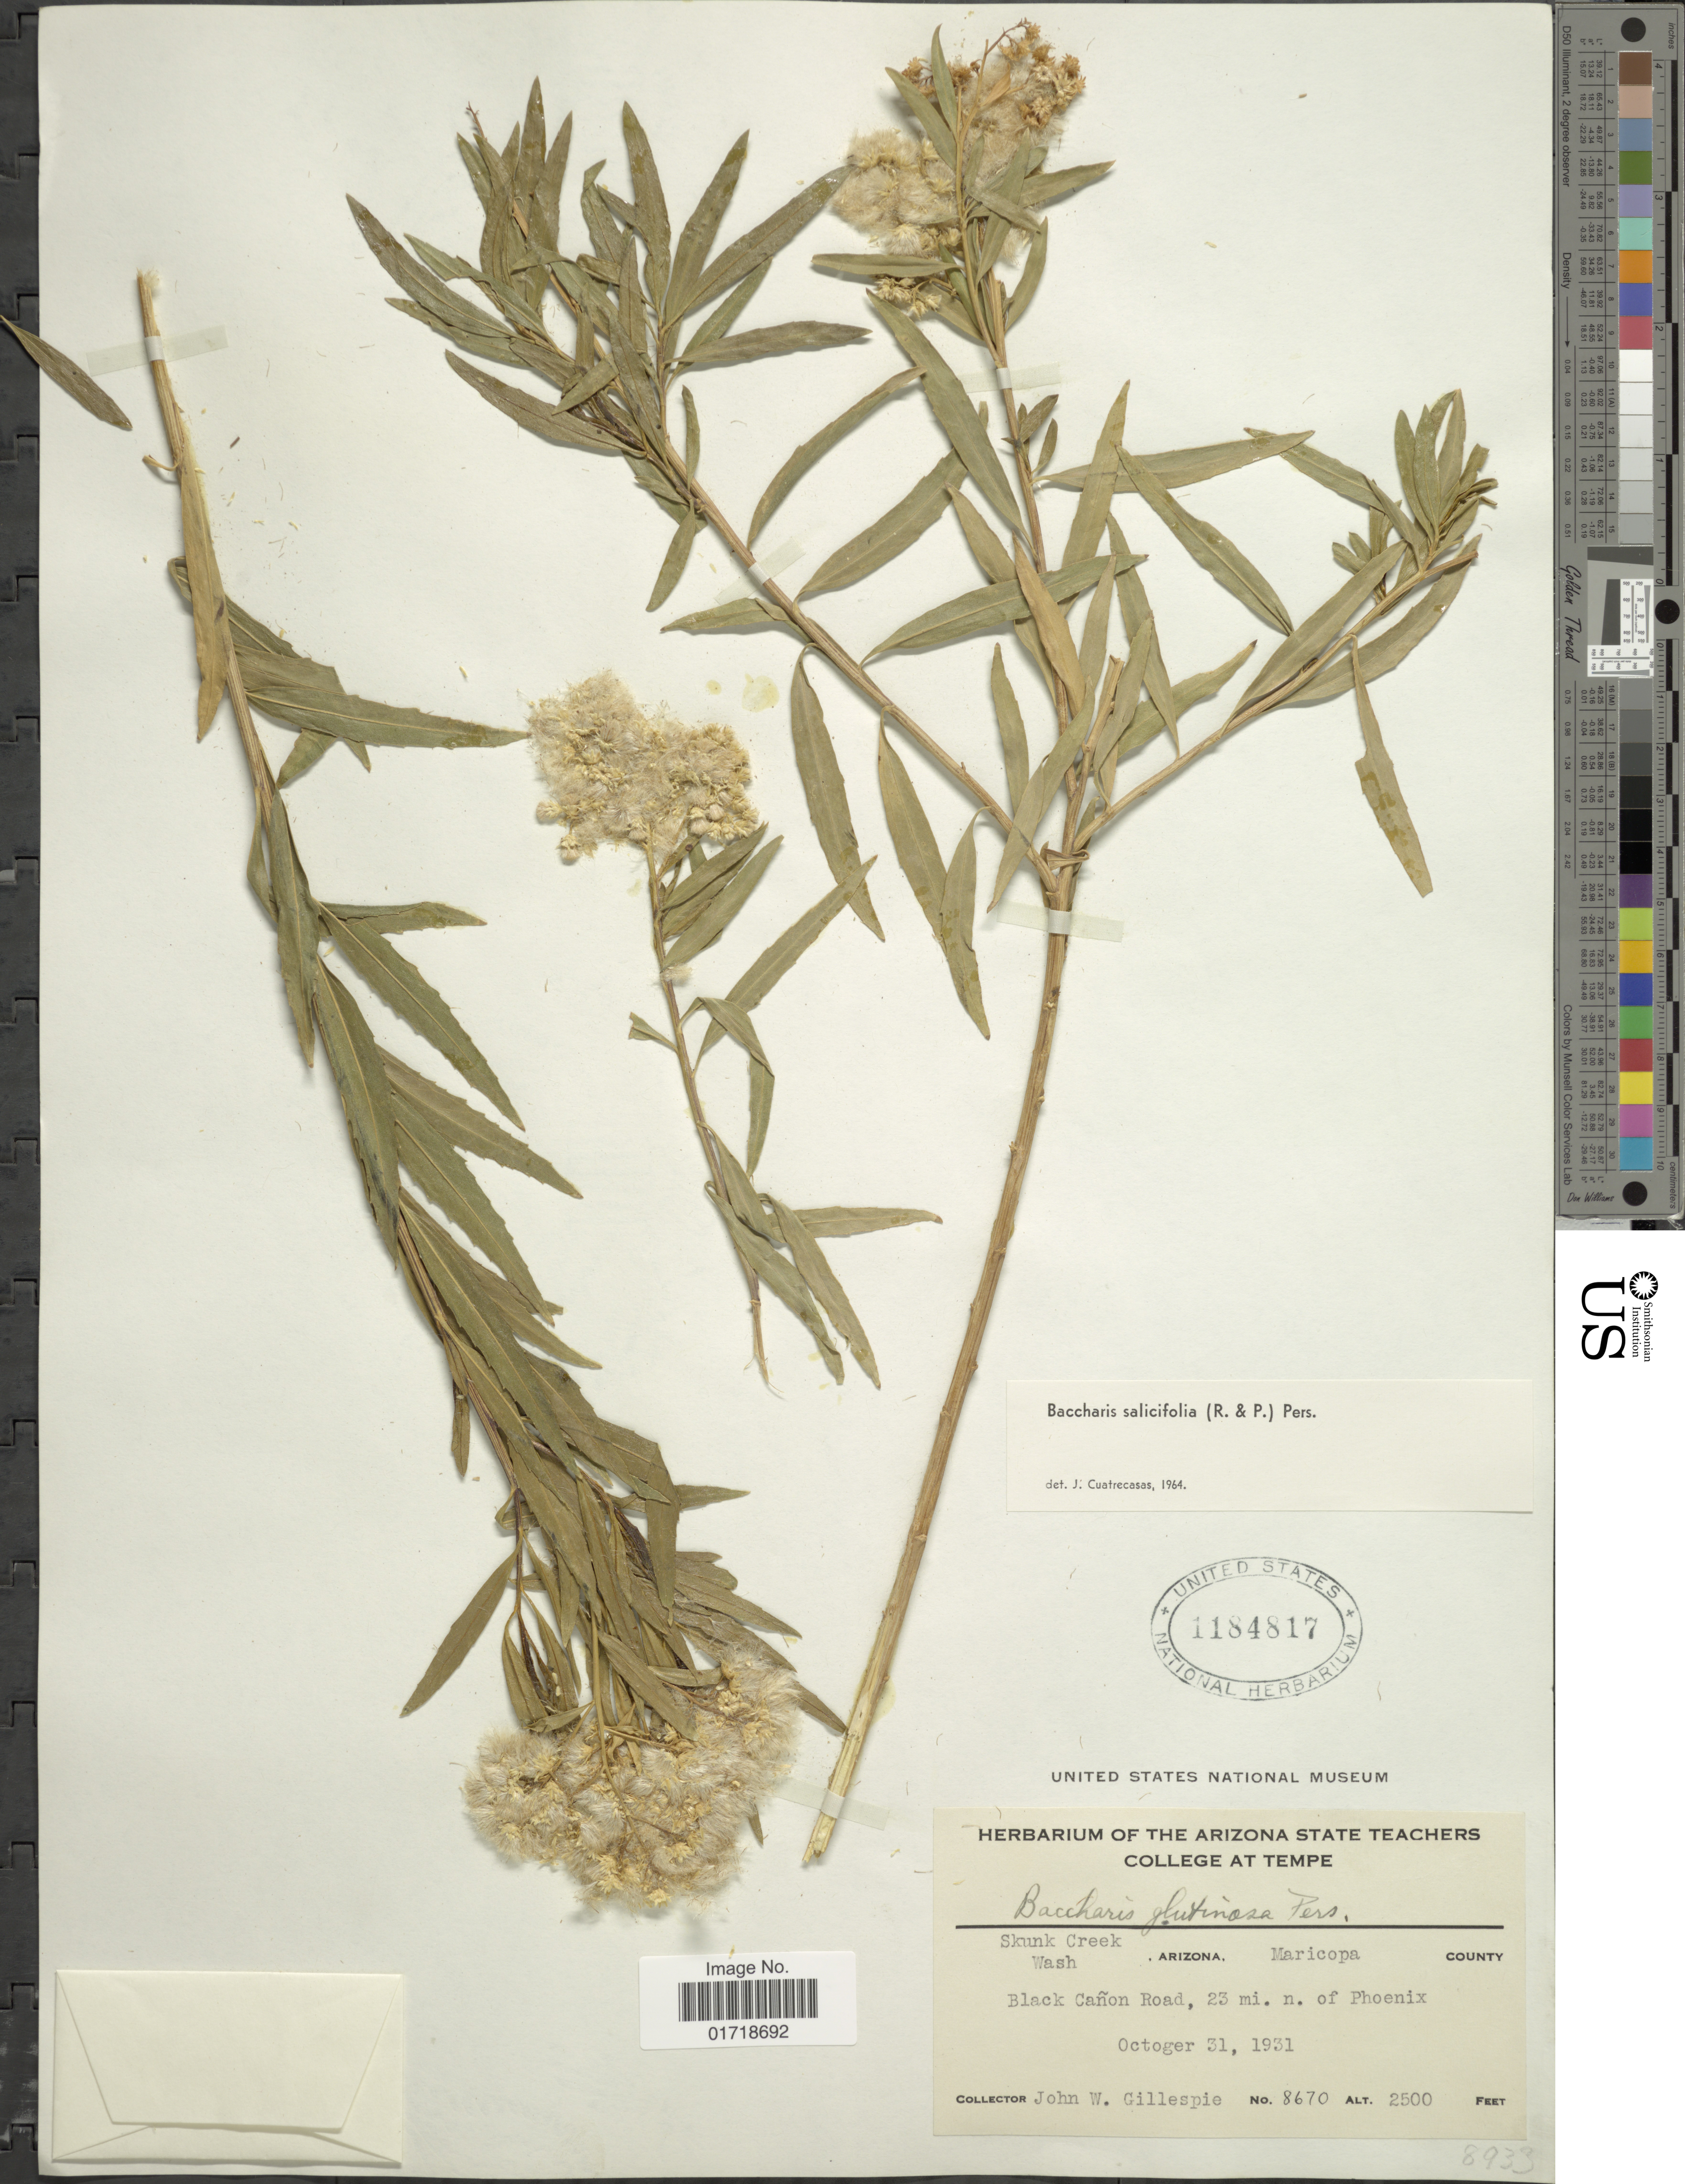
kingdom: Plantae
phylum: Tracheophyta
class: Magnoliopsida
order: Asterales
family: Asteraceae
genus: Baccharis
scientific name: Baccharis glutinosa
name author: Pers.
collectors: J. W. Gillespie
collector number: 8670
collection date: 1931-10-31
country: United States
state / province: Arizona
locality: Skunk Creek Wash, Arziona Maricopa County, Black Canon road, 23 mi n. of Phoenix.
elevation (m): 762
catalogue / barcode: US 1184817